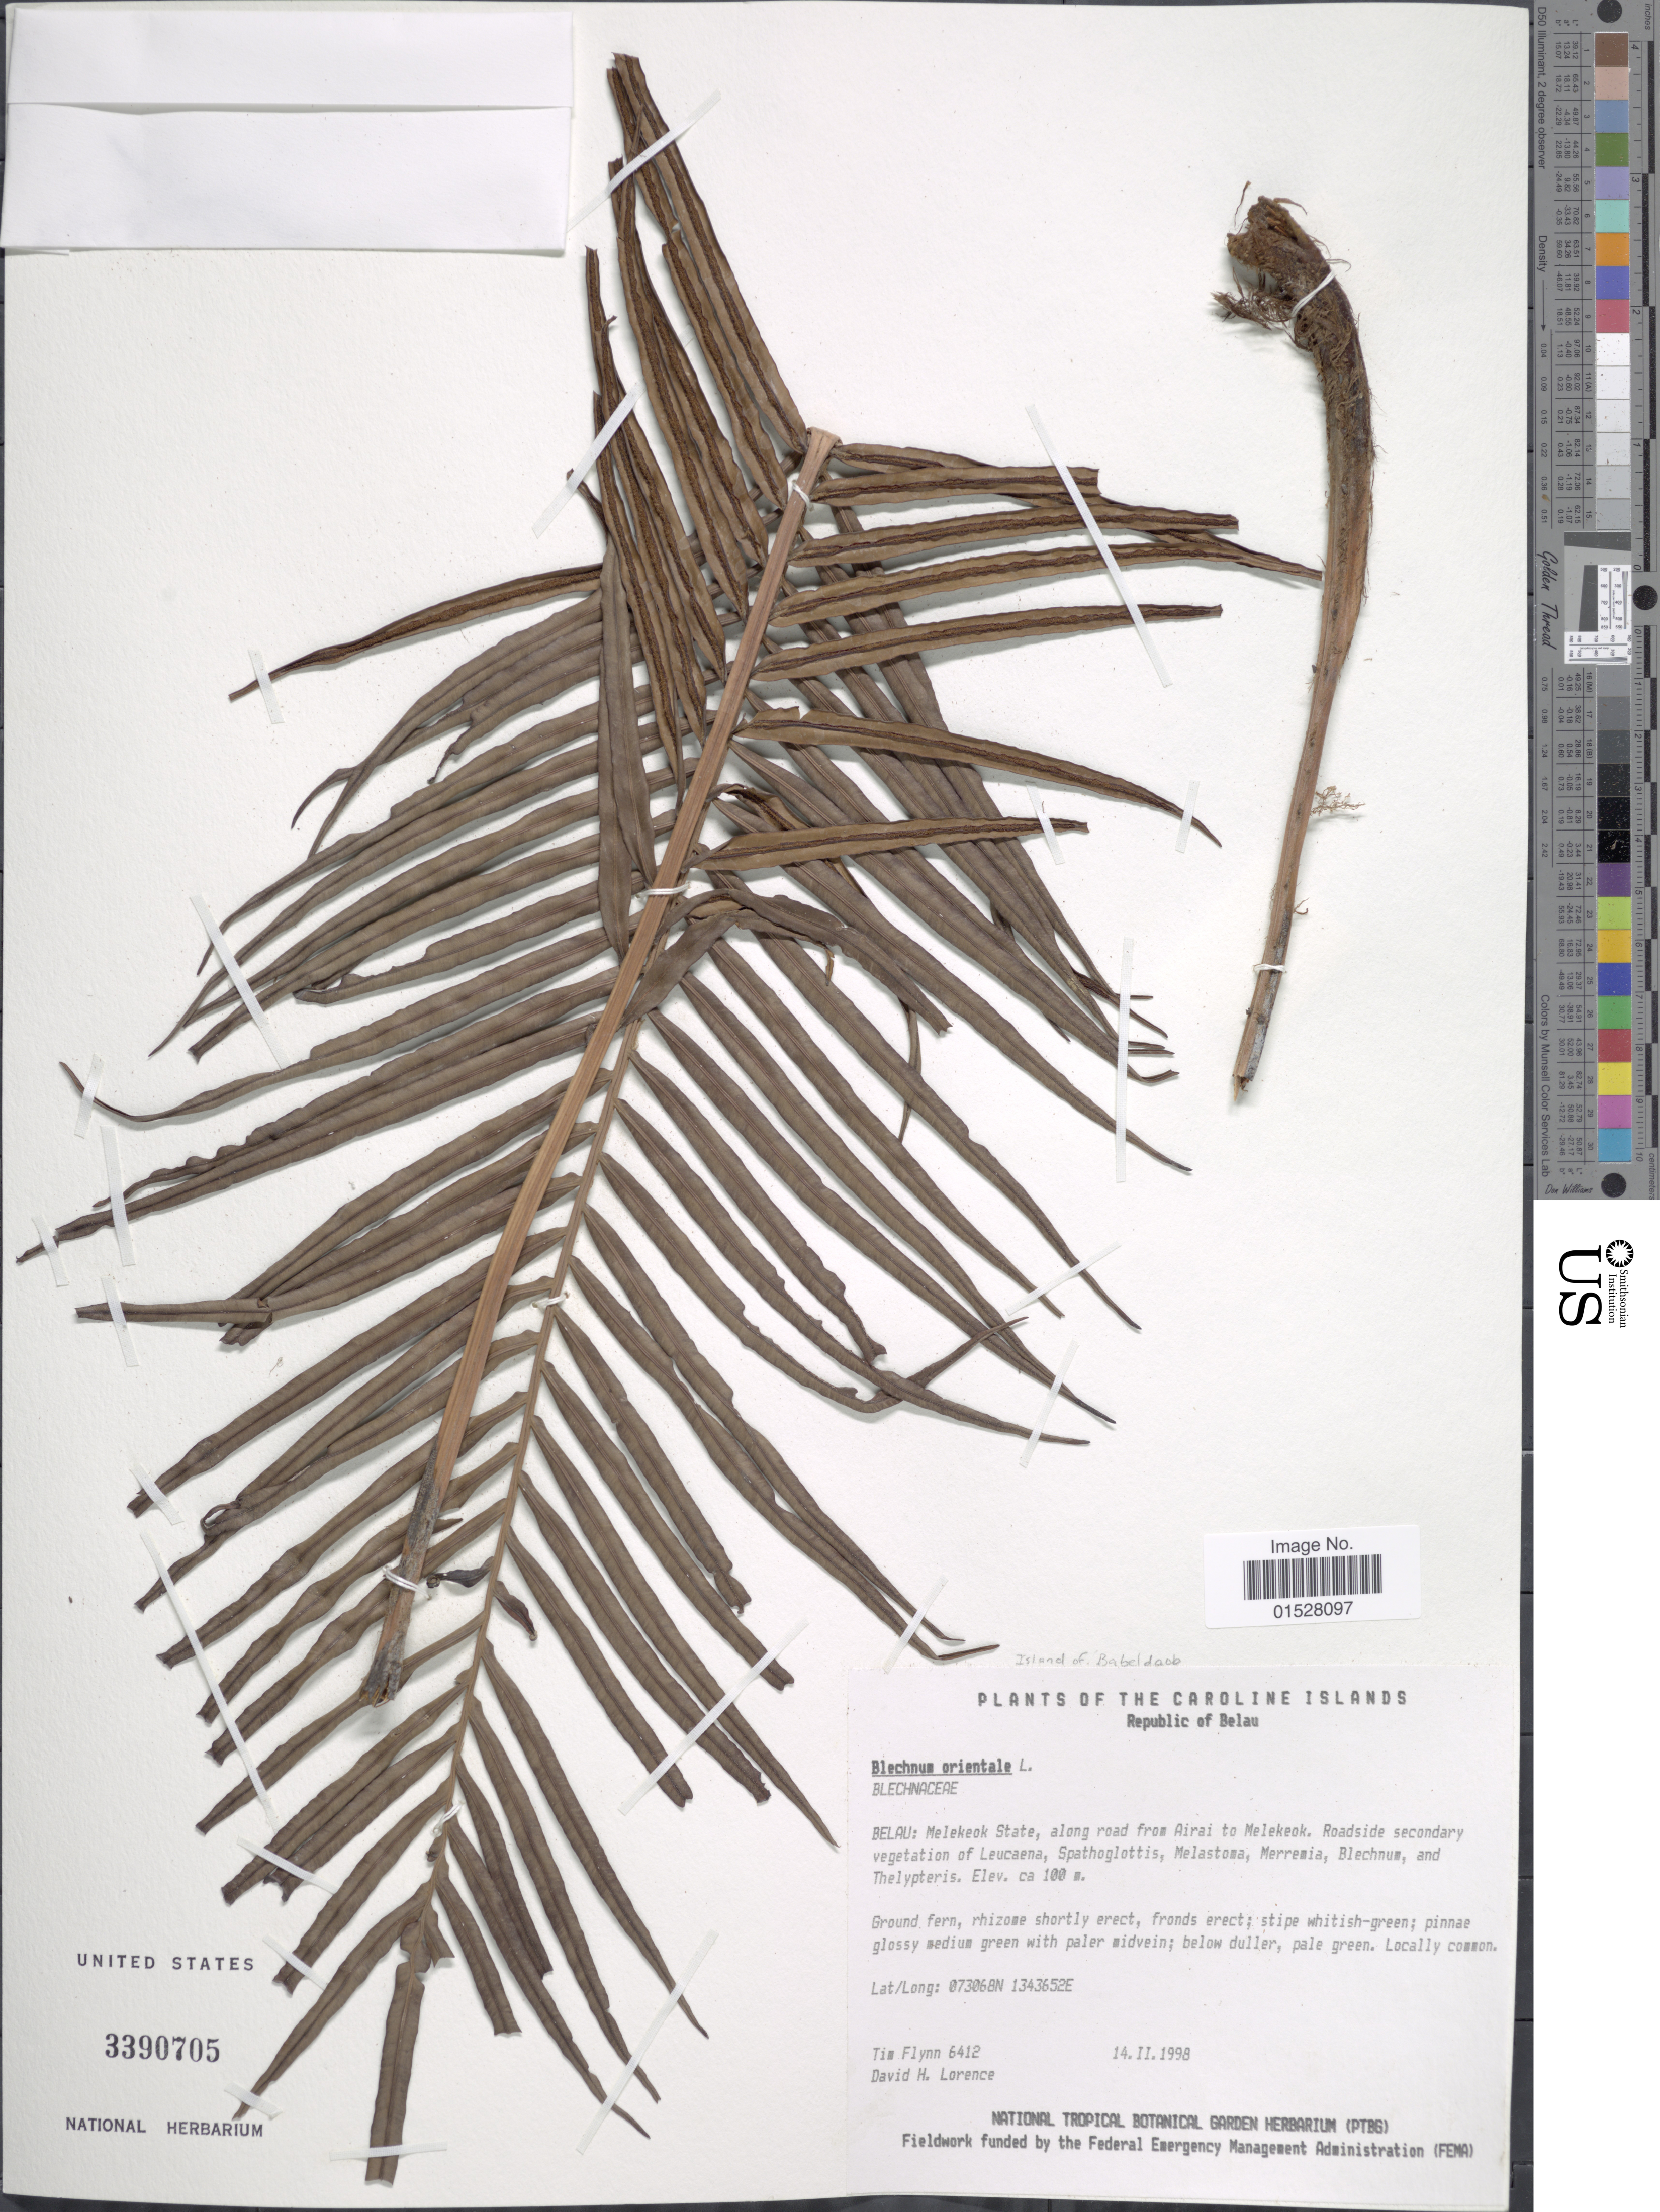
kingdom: Plantae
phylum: Tracheophyta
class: Polypodiopsida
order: Polypodiales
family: Blechnaceae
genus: Blechnum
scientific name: Blechnum orientale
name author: L.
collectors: T. Flynn & D. Lorence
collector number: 6412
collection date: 1998-02-14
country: Palau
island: Babeldaob [Babelthuap]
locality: Belau: Melekeok State, along road from Airai to Melekeok, roadside secondary vegetation.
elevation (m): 100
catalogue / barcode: US 3390705